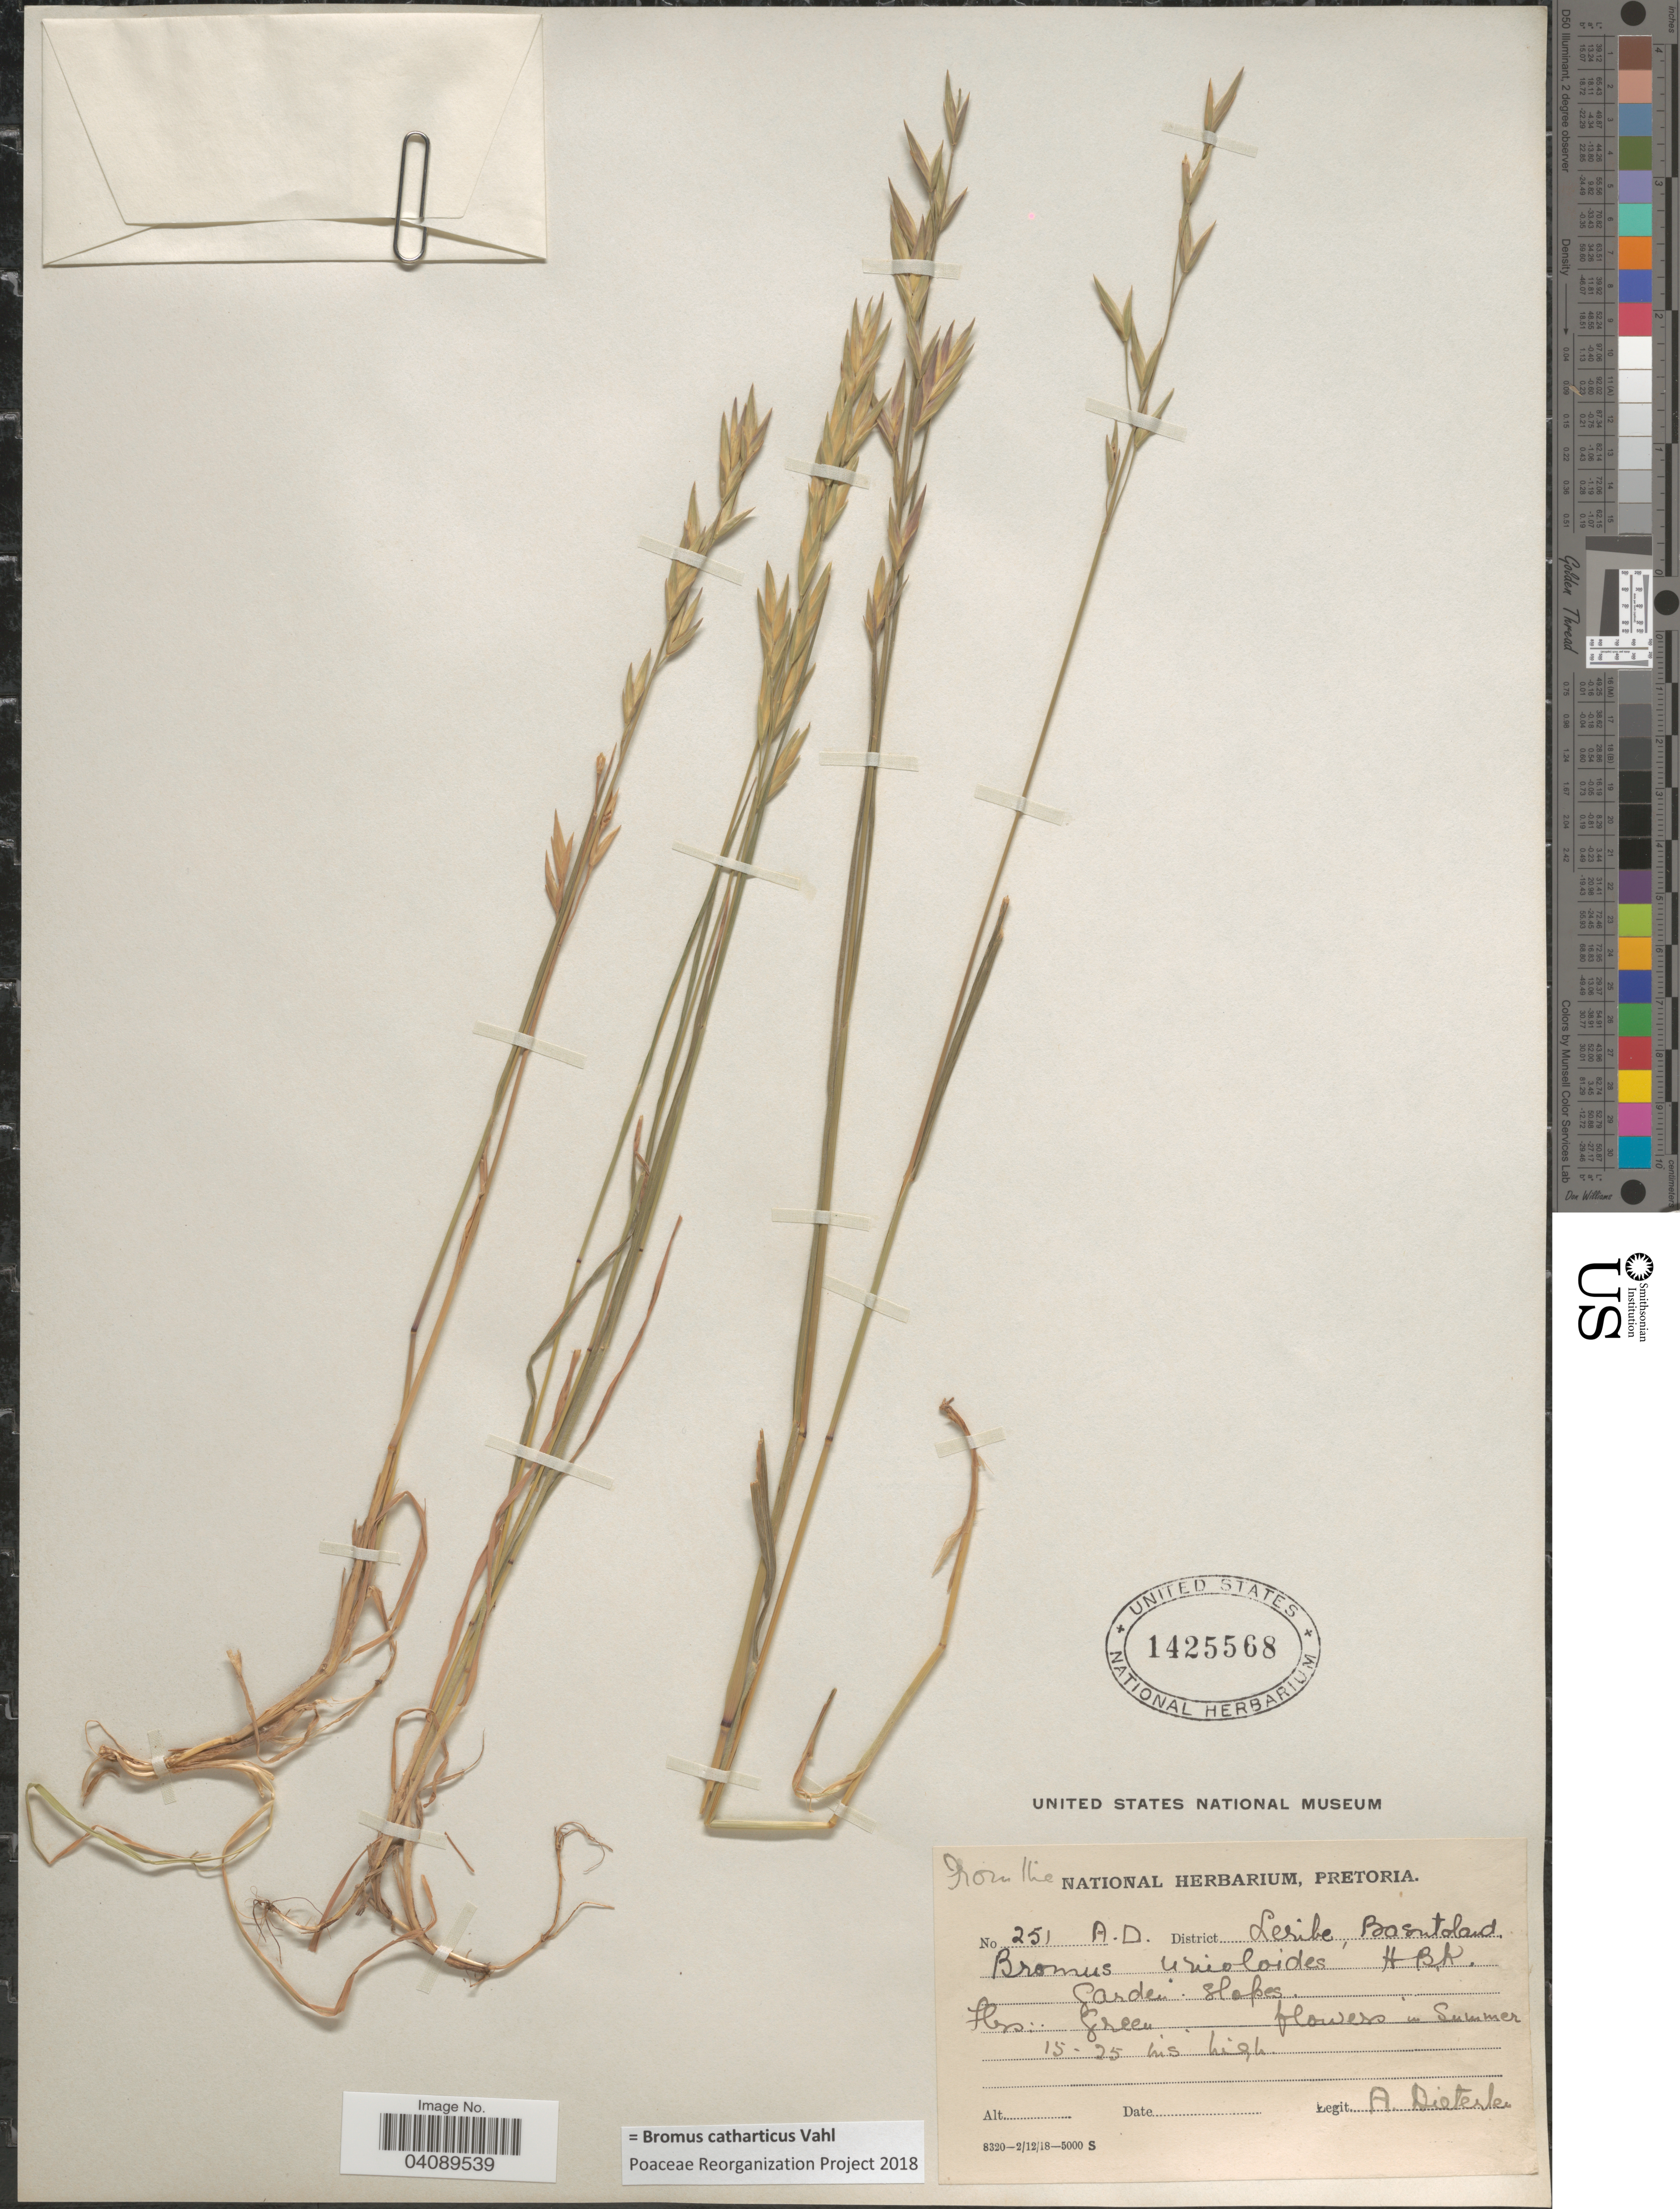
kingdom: Plantae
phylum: Tracheophyta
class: Liliopsida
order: Poales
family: Poaceae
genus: Bromus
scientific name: Bromus catharticus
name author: Vahl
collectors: A. Dieterlen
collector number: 251AD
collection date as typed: Summer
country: Lesotho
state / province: Leribe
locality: District Leribe, Basutoland. Garden. Slopes.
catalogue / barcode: US 1425568